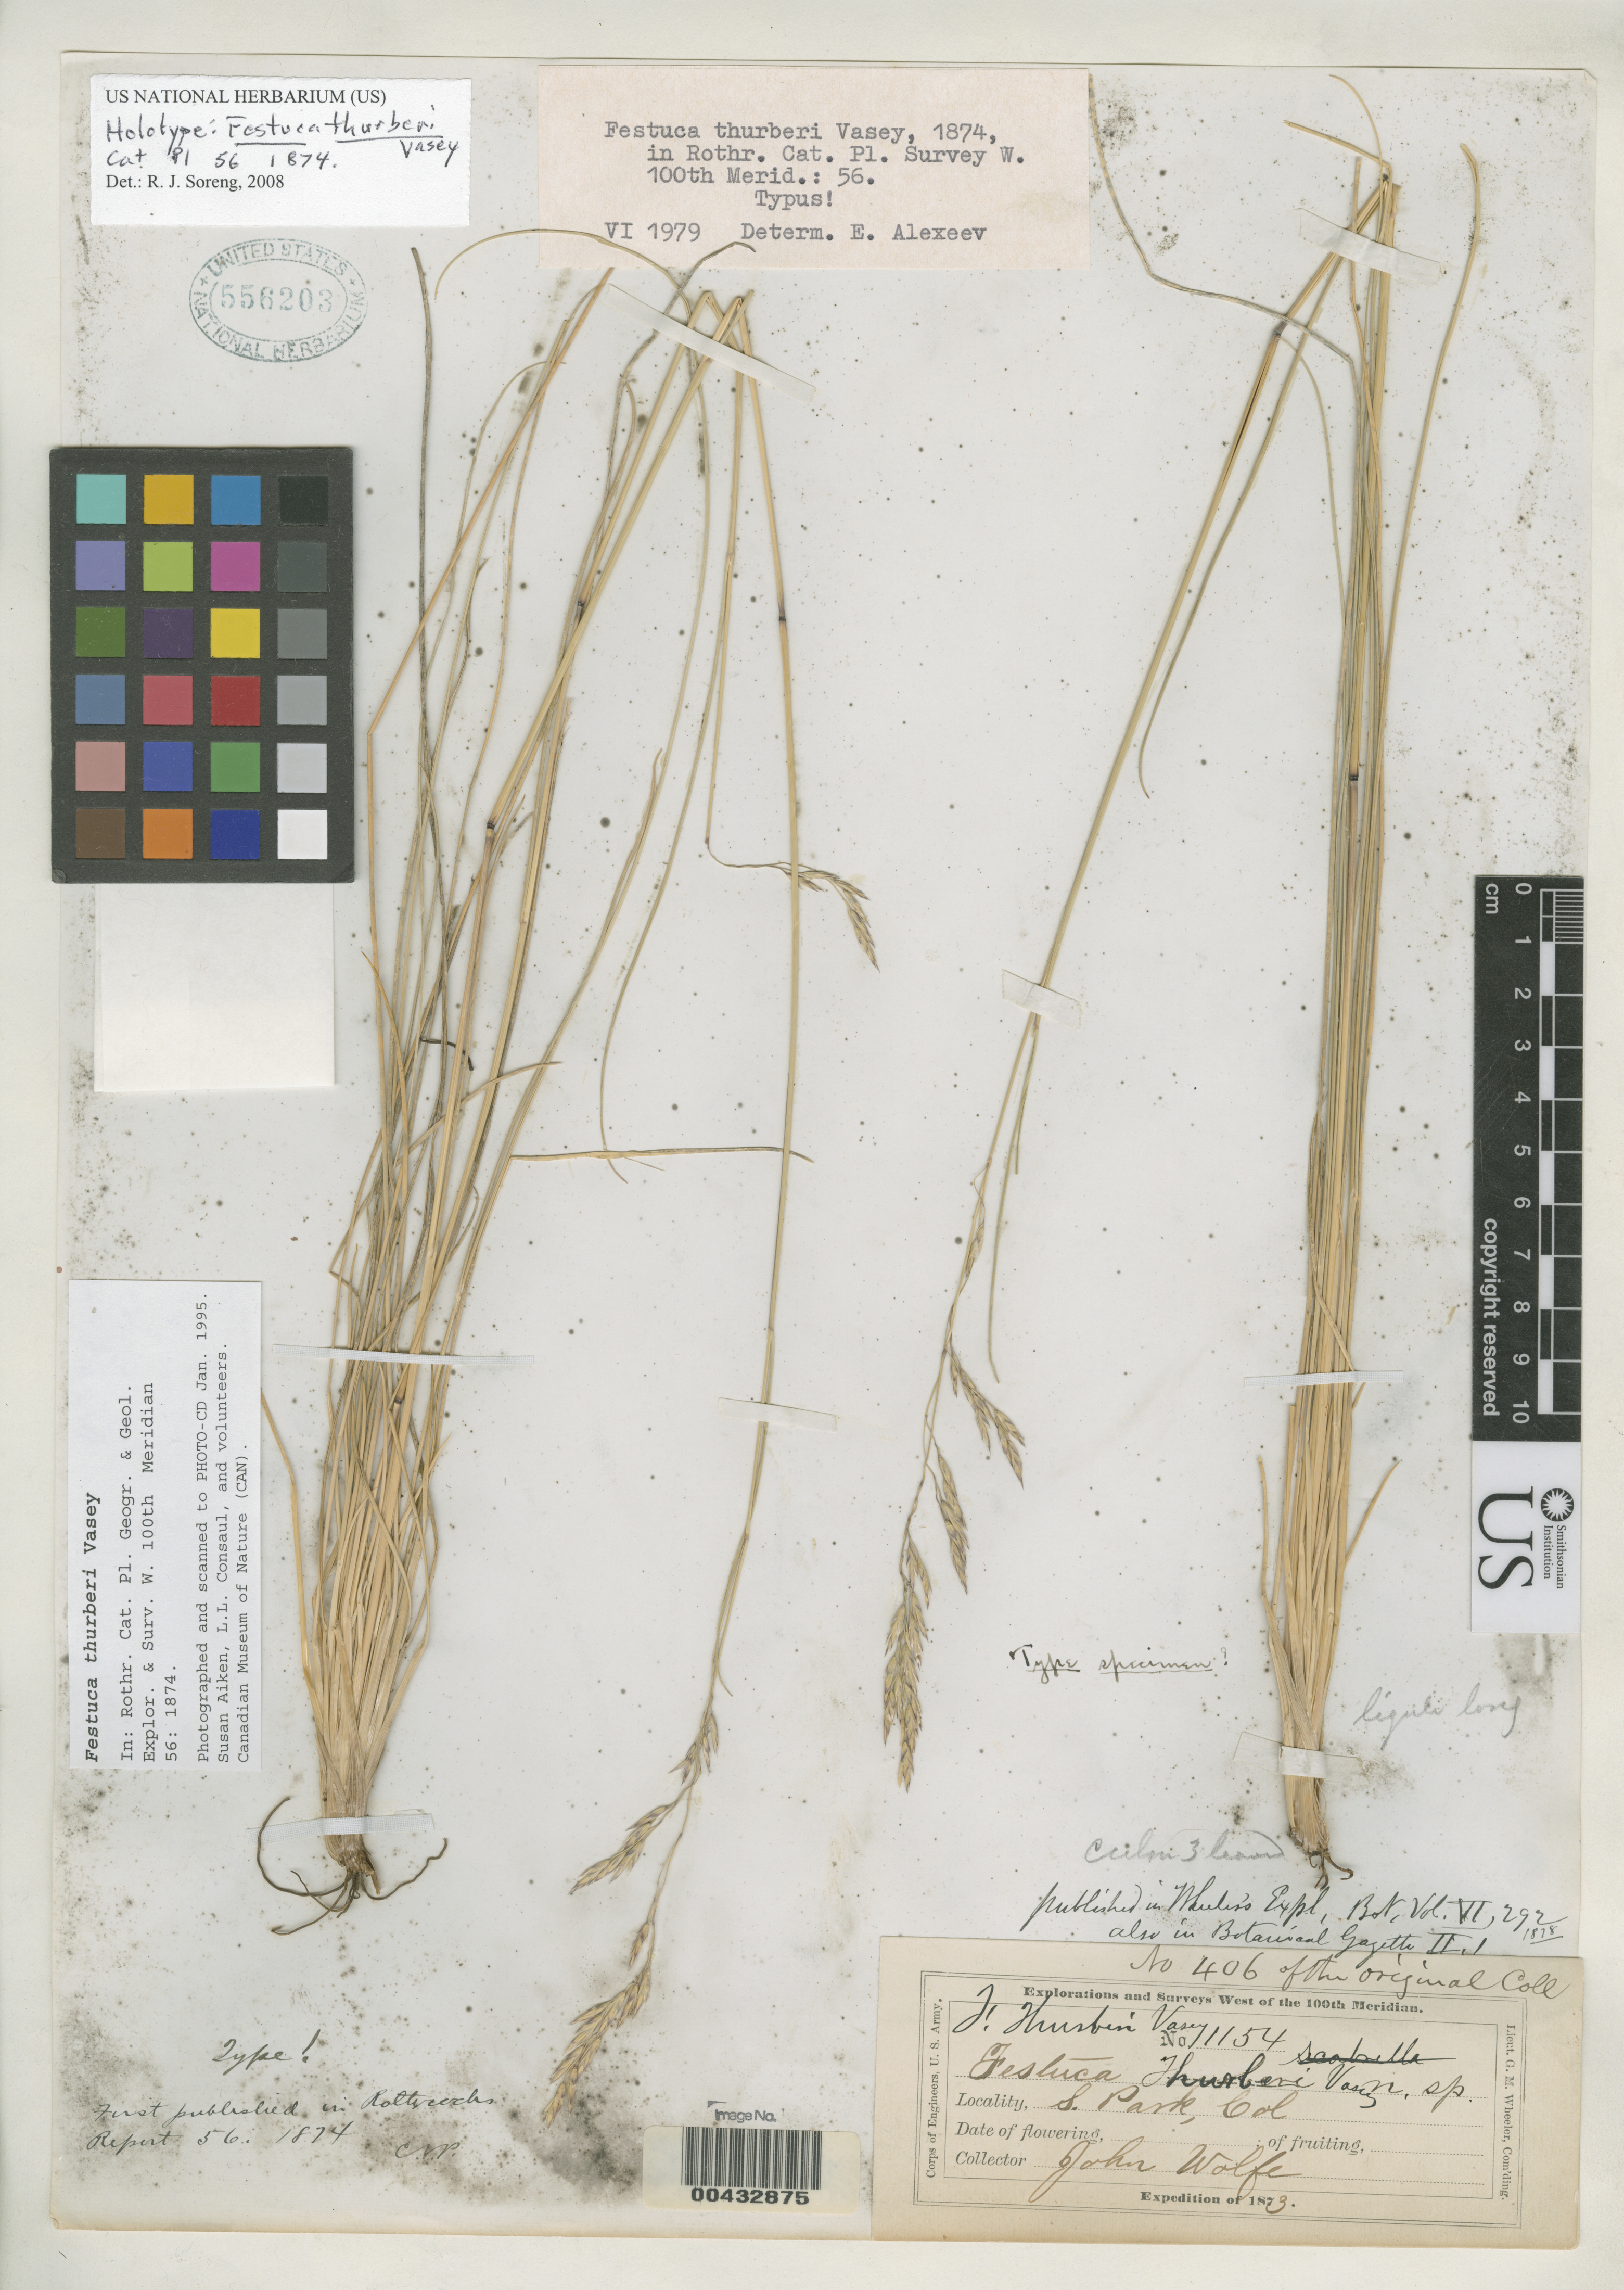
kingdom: Plantae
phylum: Tracheophyta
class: Liliopsida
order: Poales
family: Poaceae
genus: Festuca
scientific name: Festuca thurberi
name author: Vasey in G.M. Wheeler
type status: Holotype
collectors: J. Wolfe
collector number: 1154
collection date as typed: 1873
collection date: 1873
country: United States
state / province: Colorado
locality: South Park.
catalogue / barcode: US 556203